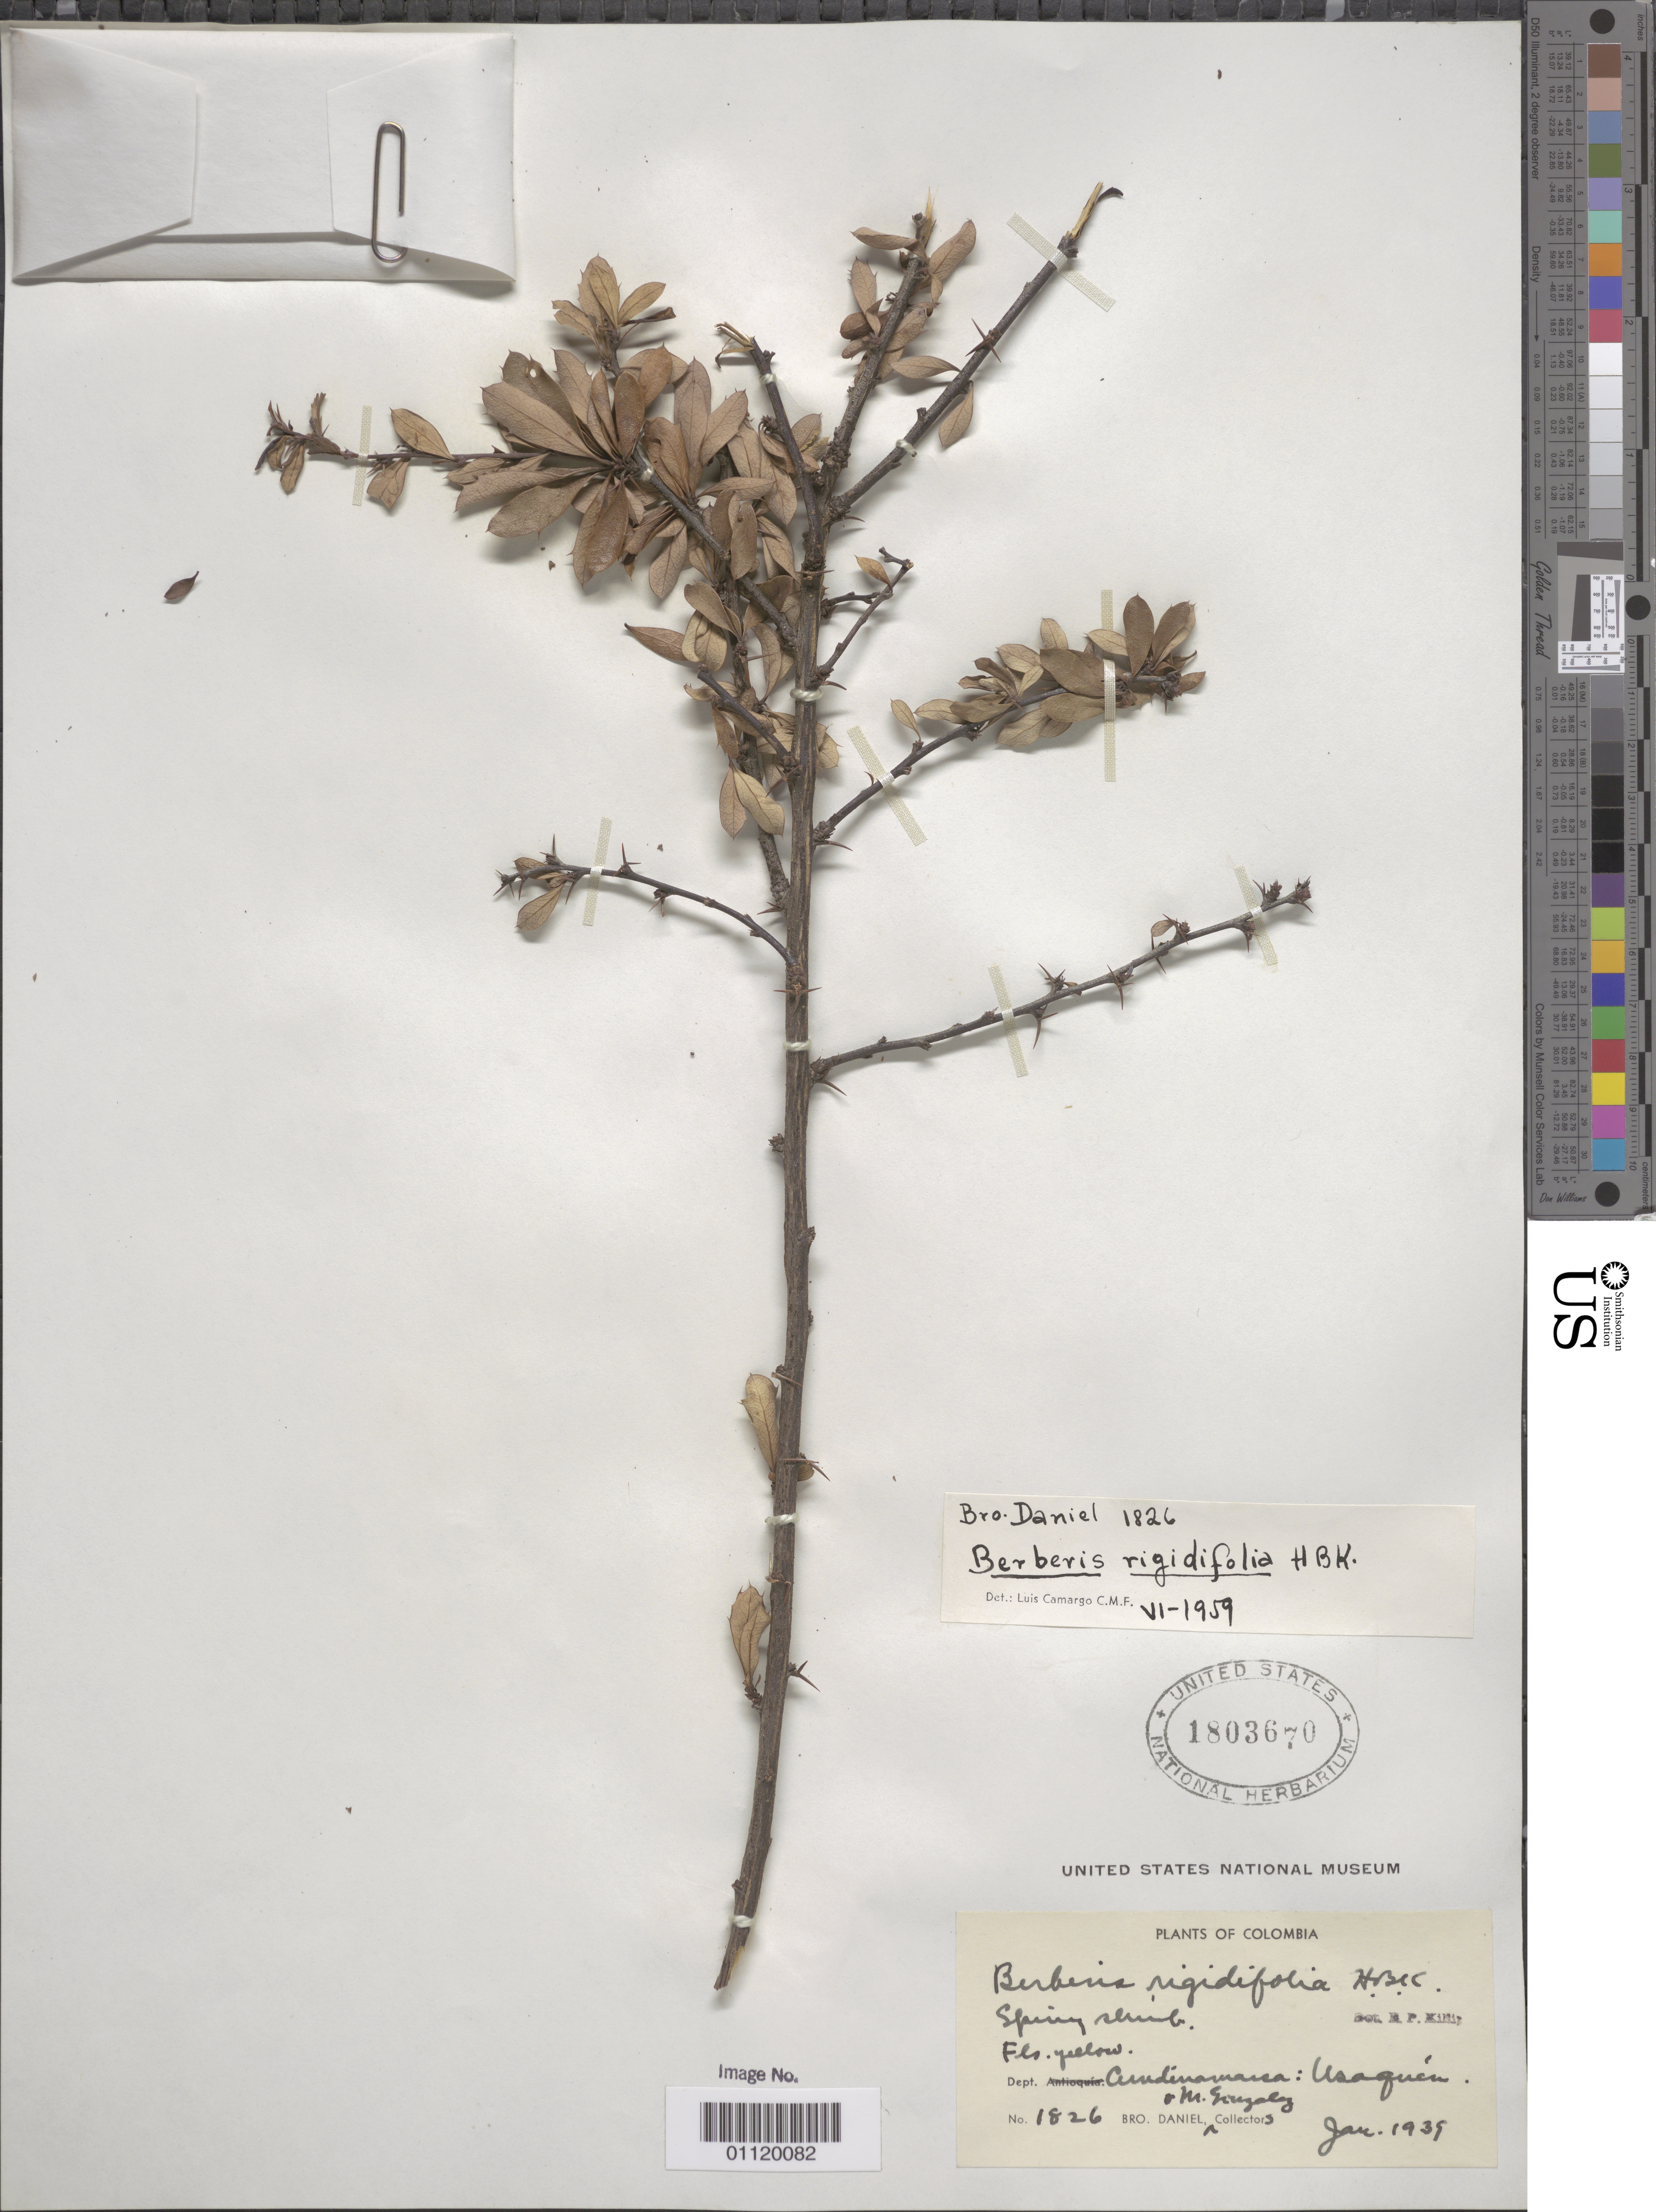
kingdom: Plantae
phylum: Tracheophyta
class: Magnoliopsida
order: Ranunculales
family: Berberidaceae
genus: Berberis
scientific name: Berberis rigidifolia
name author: Kunth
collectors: Bro. Daniel & M. Gonzalez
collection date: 1939-01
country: Colombia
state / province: Bogota D.C.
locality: Usaquén. At the time of collection, Usaquén was a part of Cundinamarca Department and at present is part of Bogotá.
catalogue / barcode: US 1803670